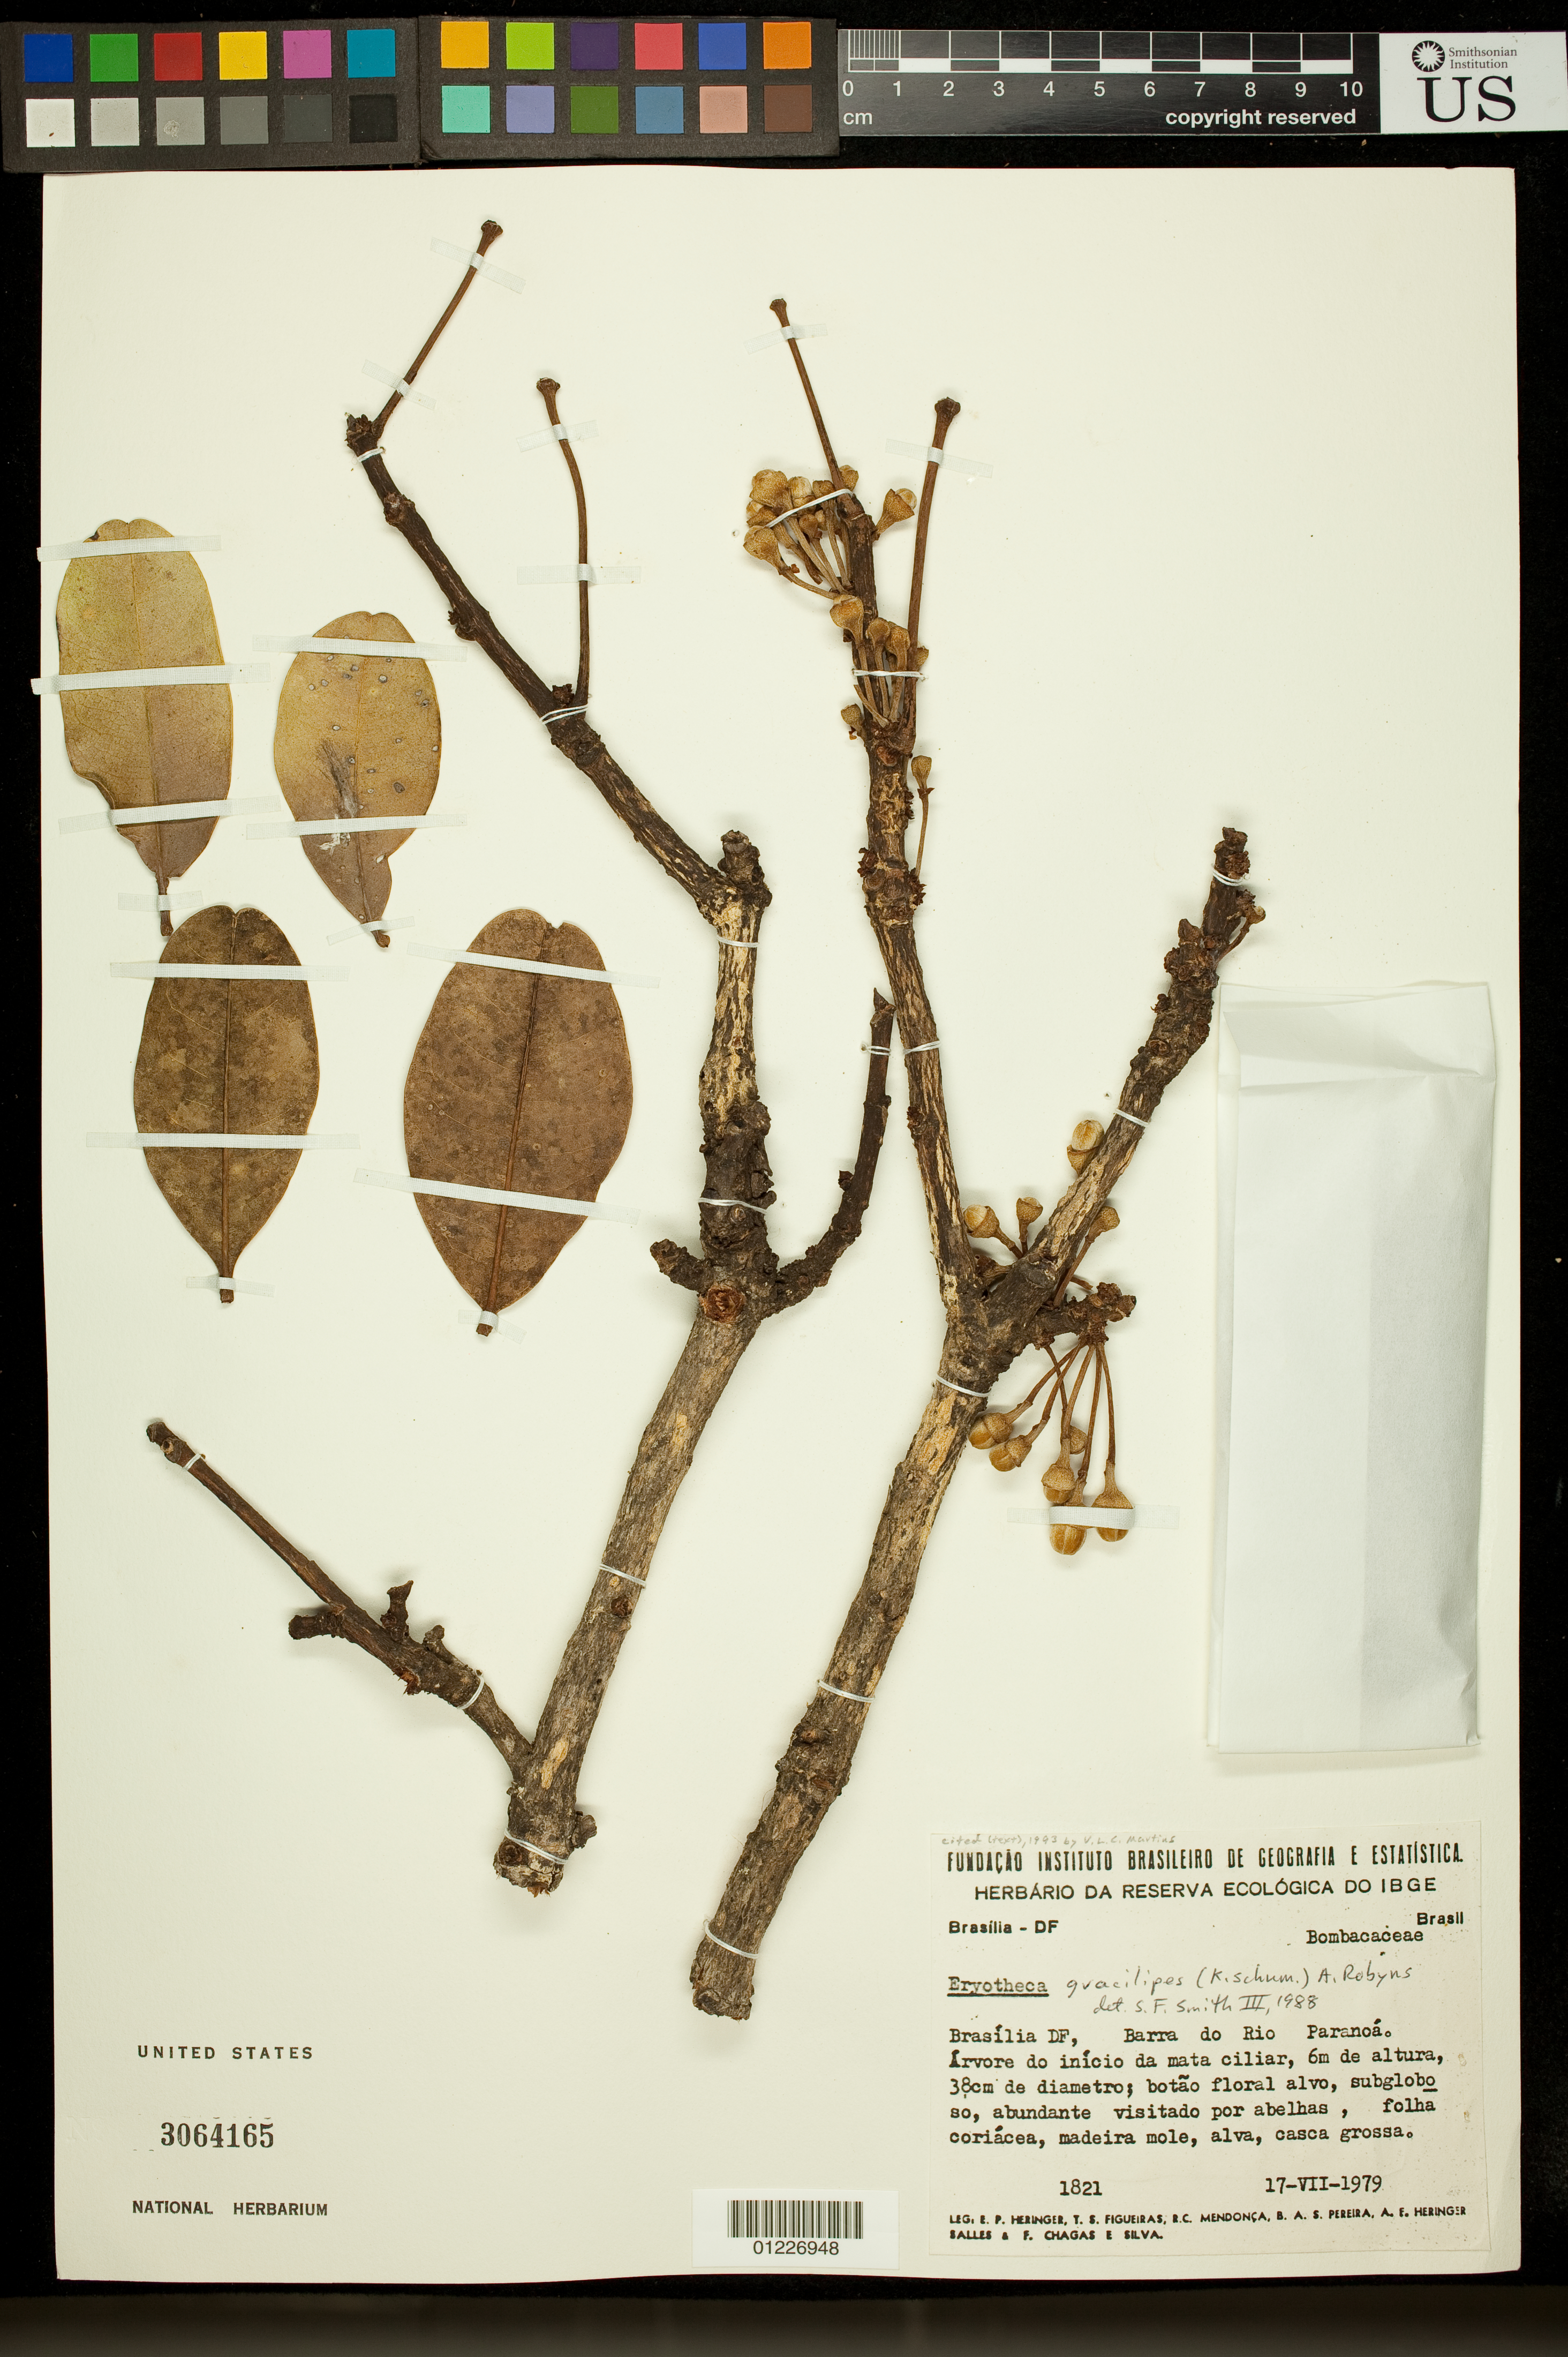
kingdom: Plantae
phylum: Tracheophyta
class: Magnoliopsida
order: Malvales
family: Malvaceae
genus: Pachira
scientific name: Pachira gracilipes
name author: (K. Schum.) V.N. Yoshik. & M.C. Duarte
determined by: Dorr, Laurence J., Curator (BOT), Smithsonian Institution - National Museum of Natural History (UNITED STATES)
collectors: E. P. Heringer, T. S. Figueiras, R. C. Mendonça & B. A. S. Pereira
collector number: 1821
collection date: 1979-07-17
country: Brazil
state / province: Distrito Federal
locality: Brasilia DF, Barra do Rio Paranoa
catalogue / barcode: US 3064165